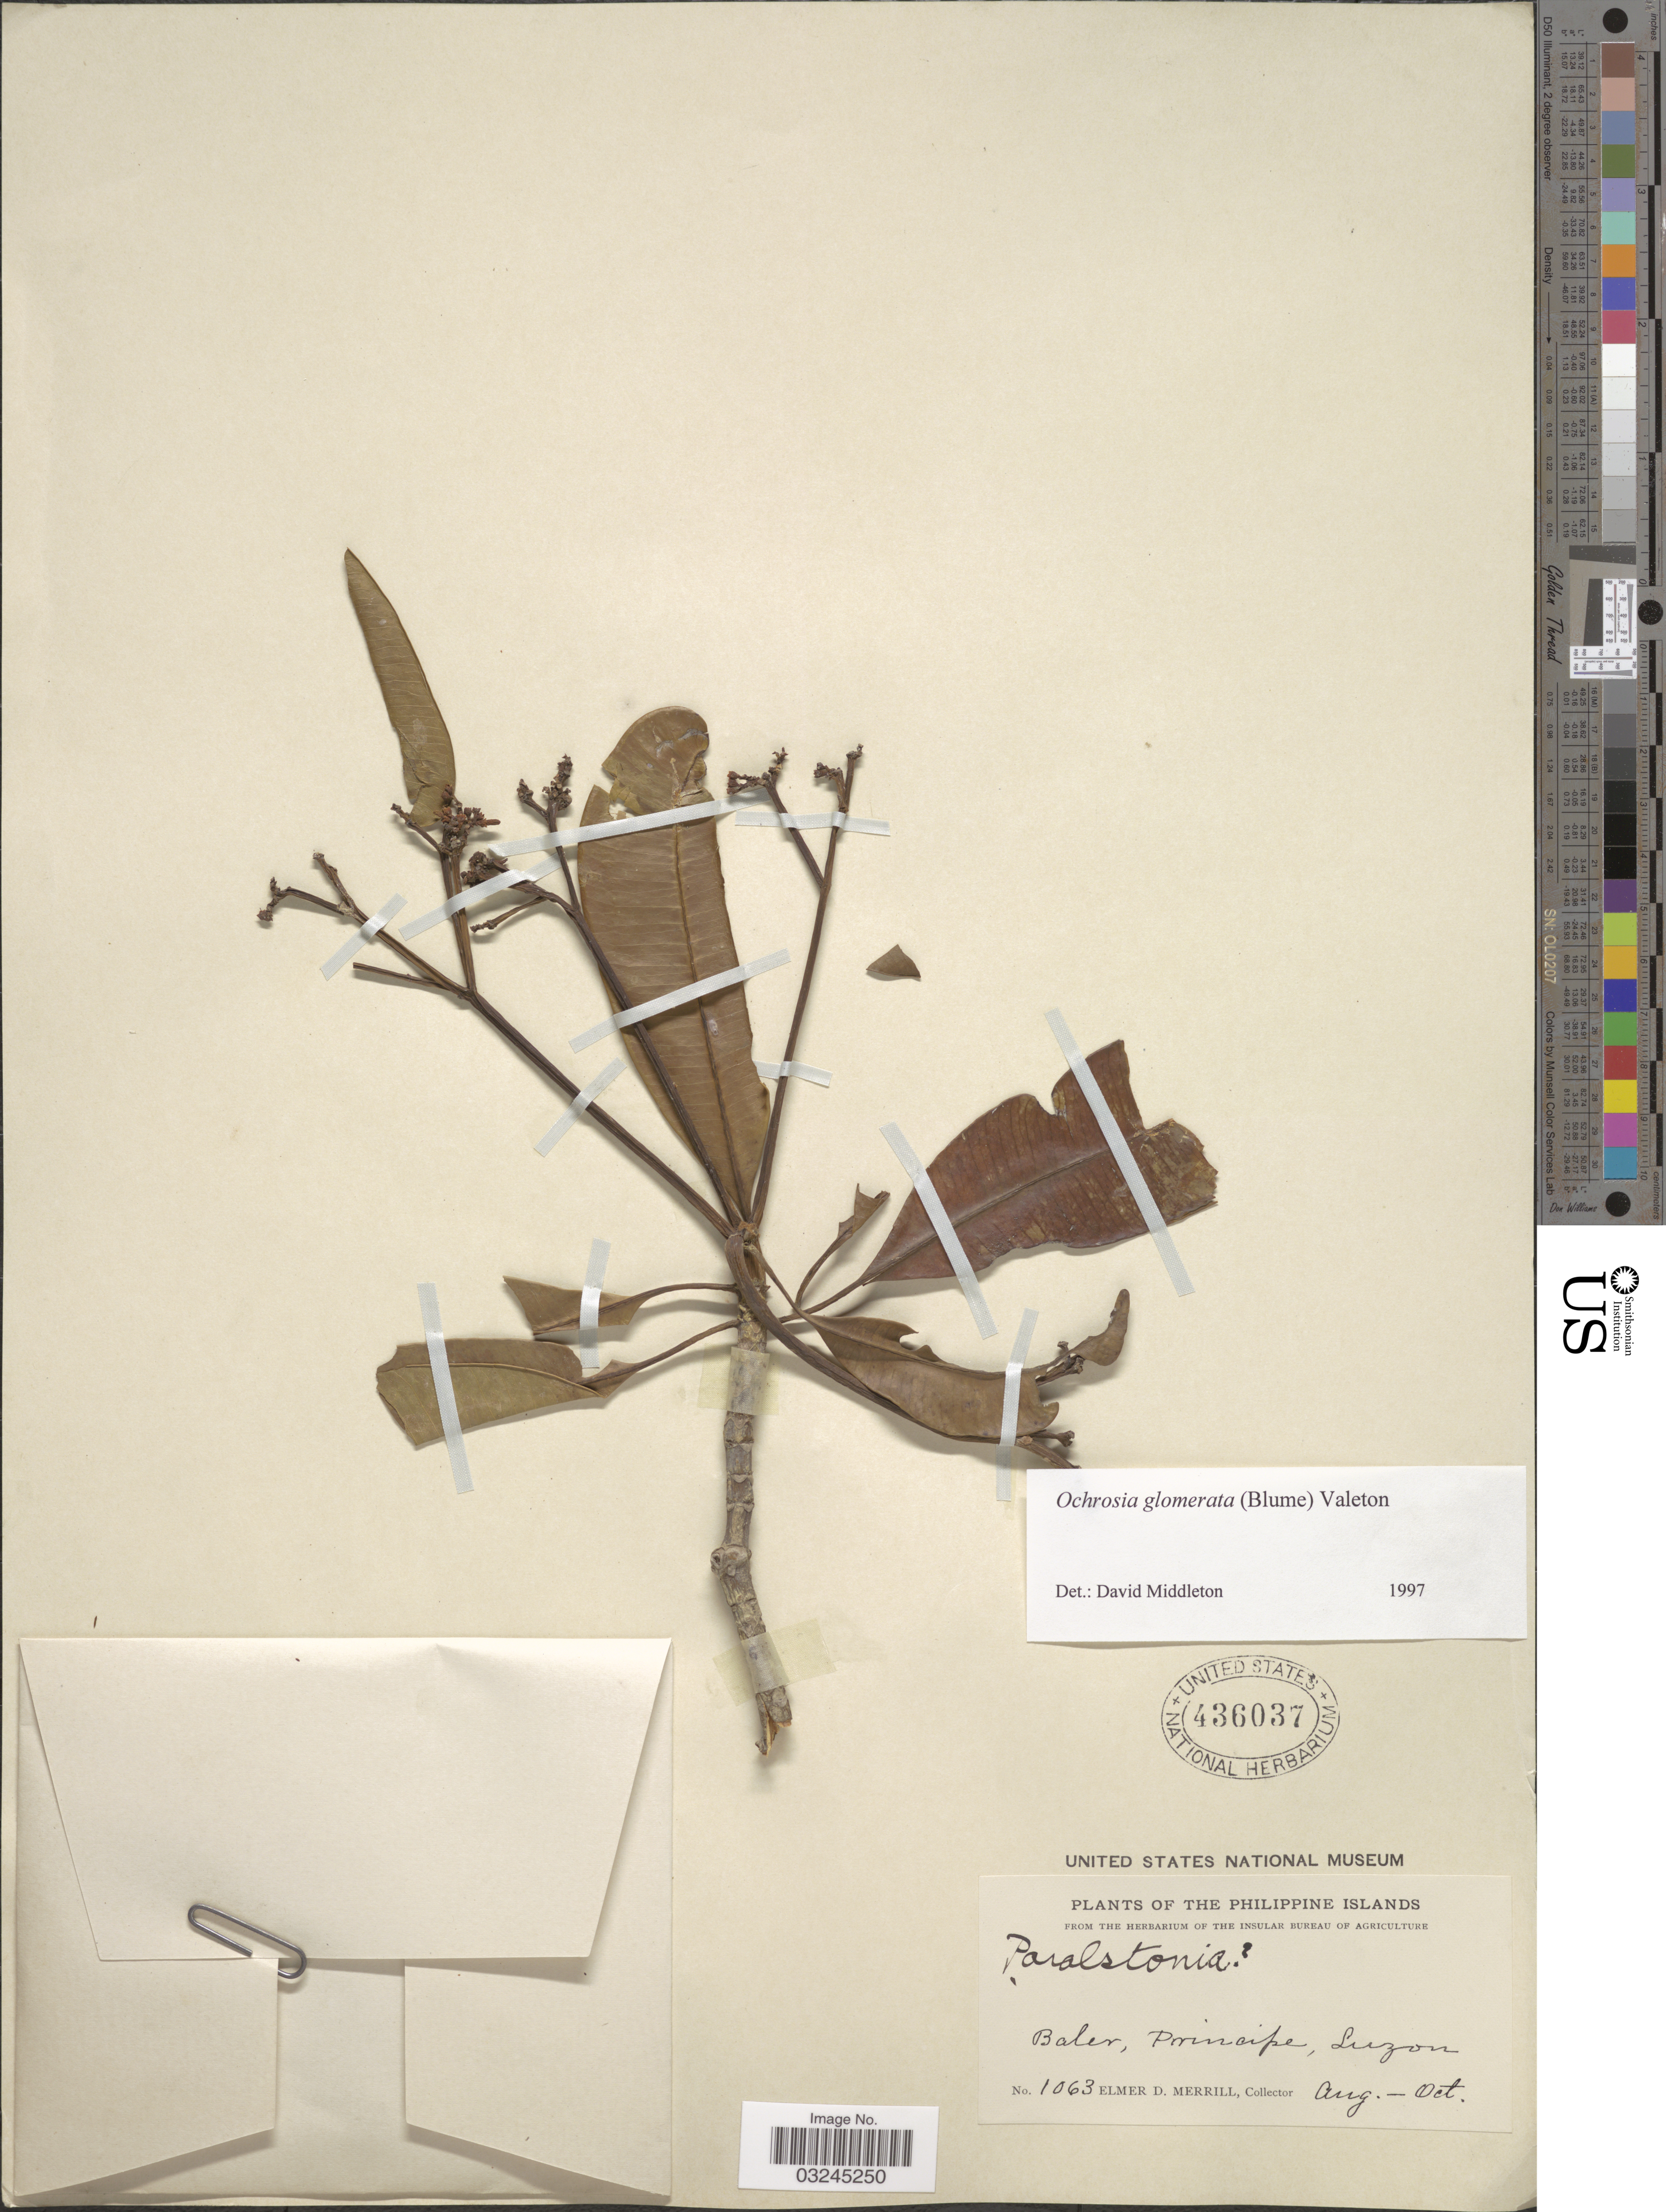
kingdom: Plantae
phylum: Tracheophyta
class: Magnoliopsida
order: Gentianales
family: Apocynaceae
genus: Ochrosia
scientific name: Ochrosia glomerata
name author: (Blume) F. Muell.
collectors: E. D. Merrill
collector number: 1063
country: Philippines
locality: Baler, Principe, Luzon.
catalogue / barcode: US 436037